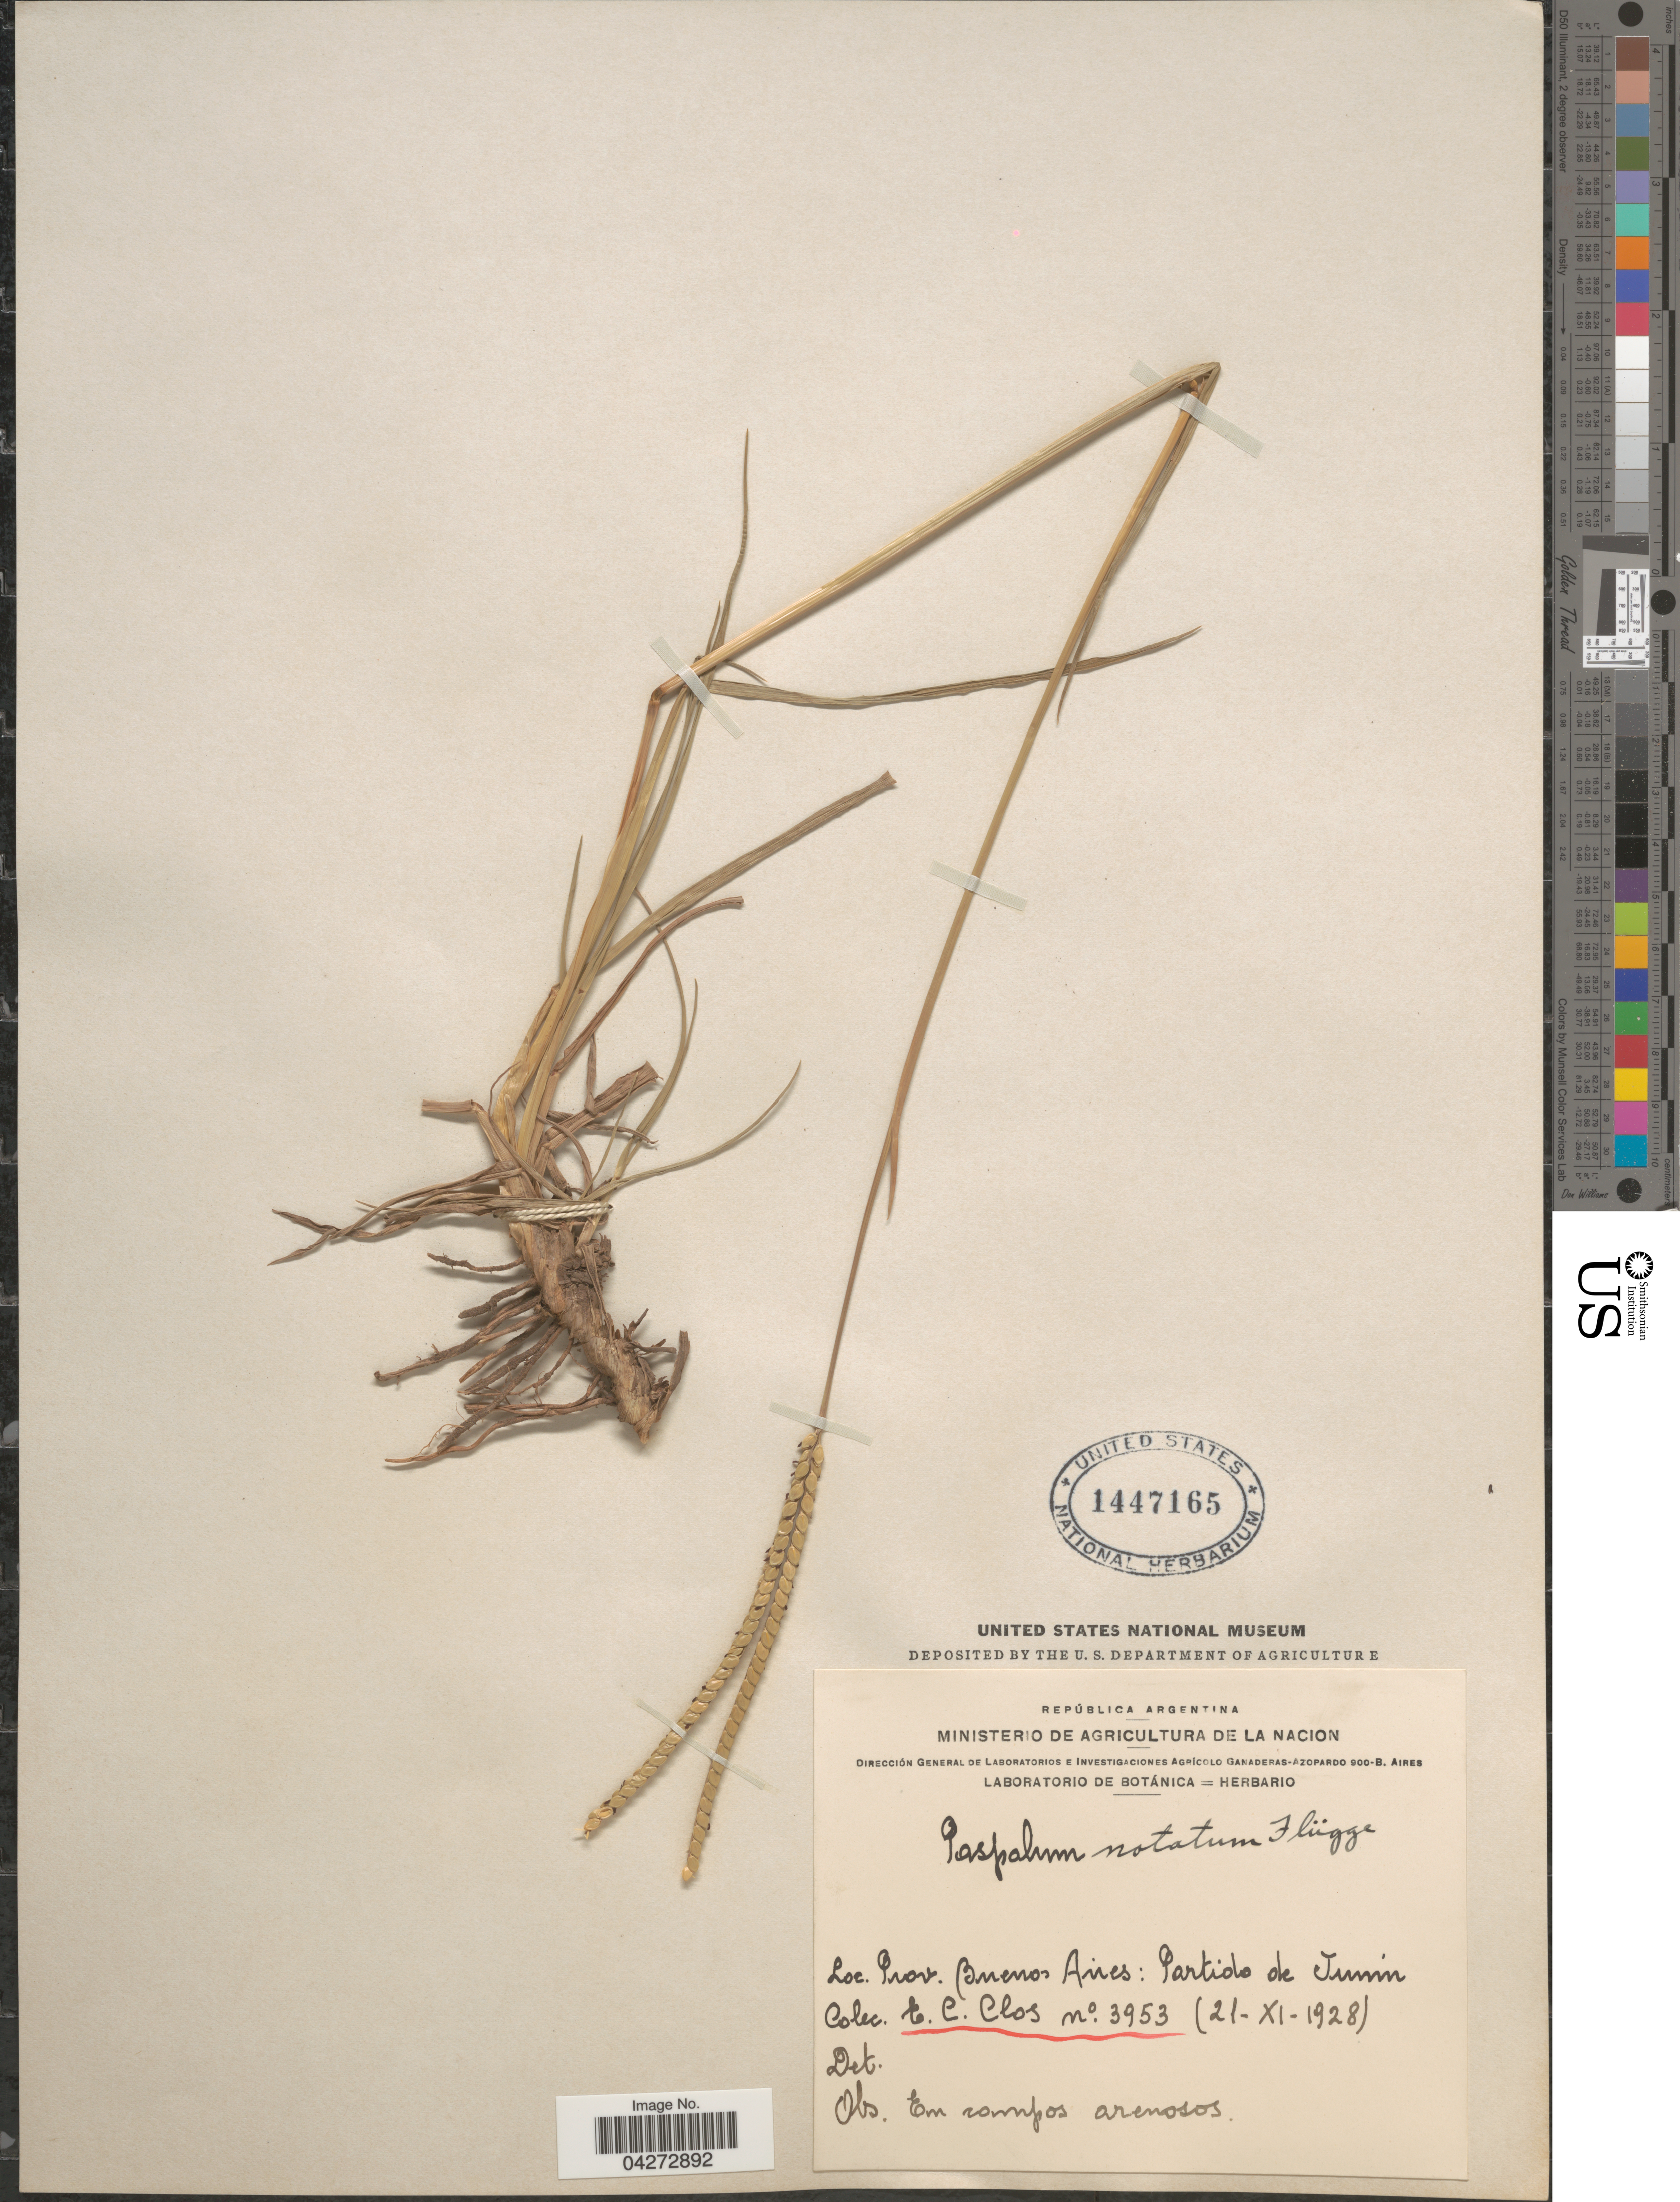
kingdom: Plantae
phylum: Tracheophyta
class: Liliopsida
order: Poales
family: Poaceae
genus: Paspalum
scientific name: Paspalum notatum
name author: Flüggé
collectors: E. Clos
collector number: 3953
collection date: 1928-11-21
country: Argentina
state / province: Buenos Aires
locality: Partido de Jumin.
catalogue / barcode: US 1447165